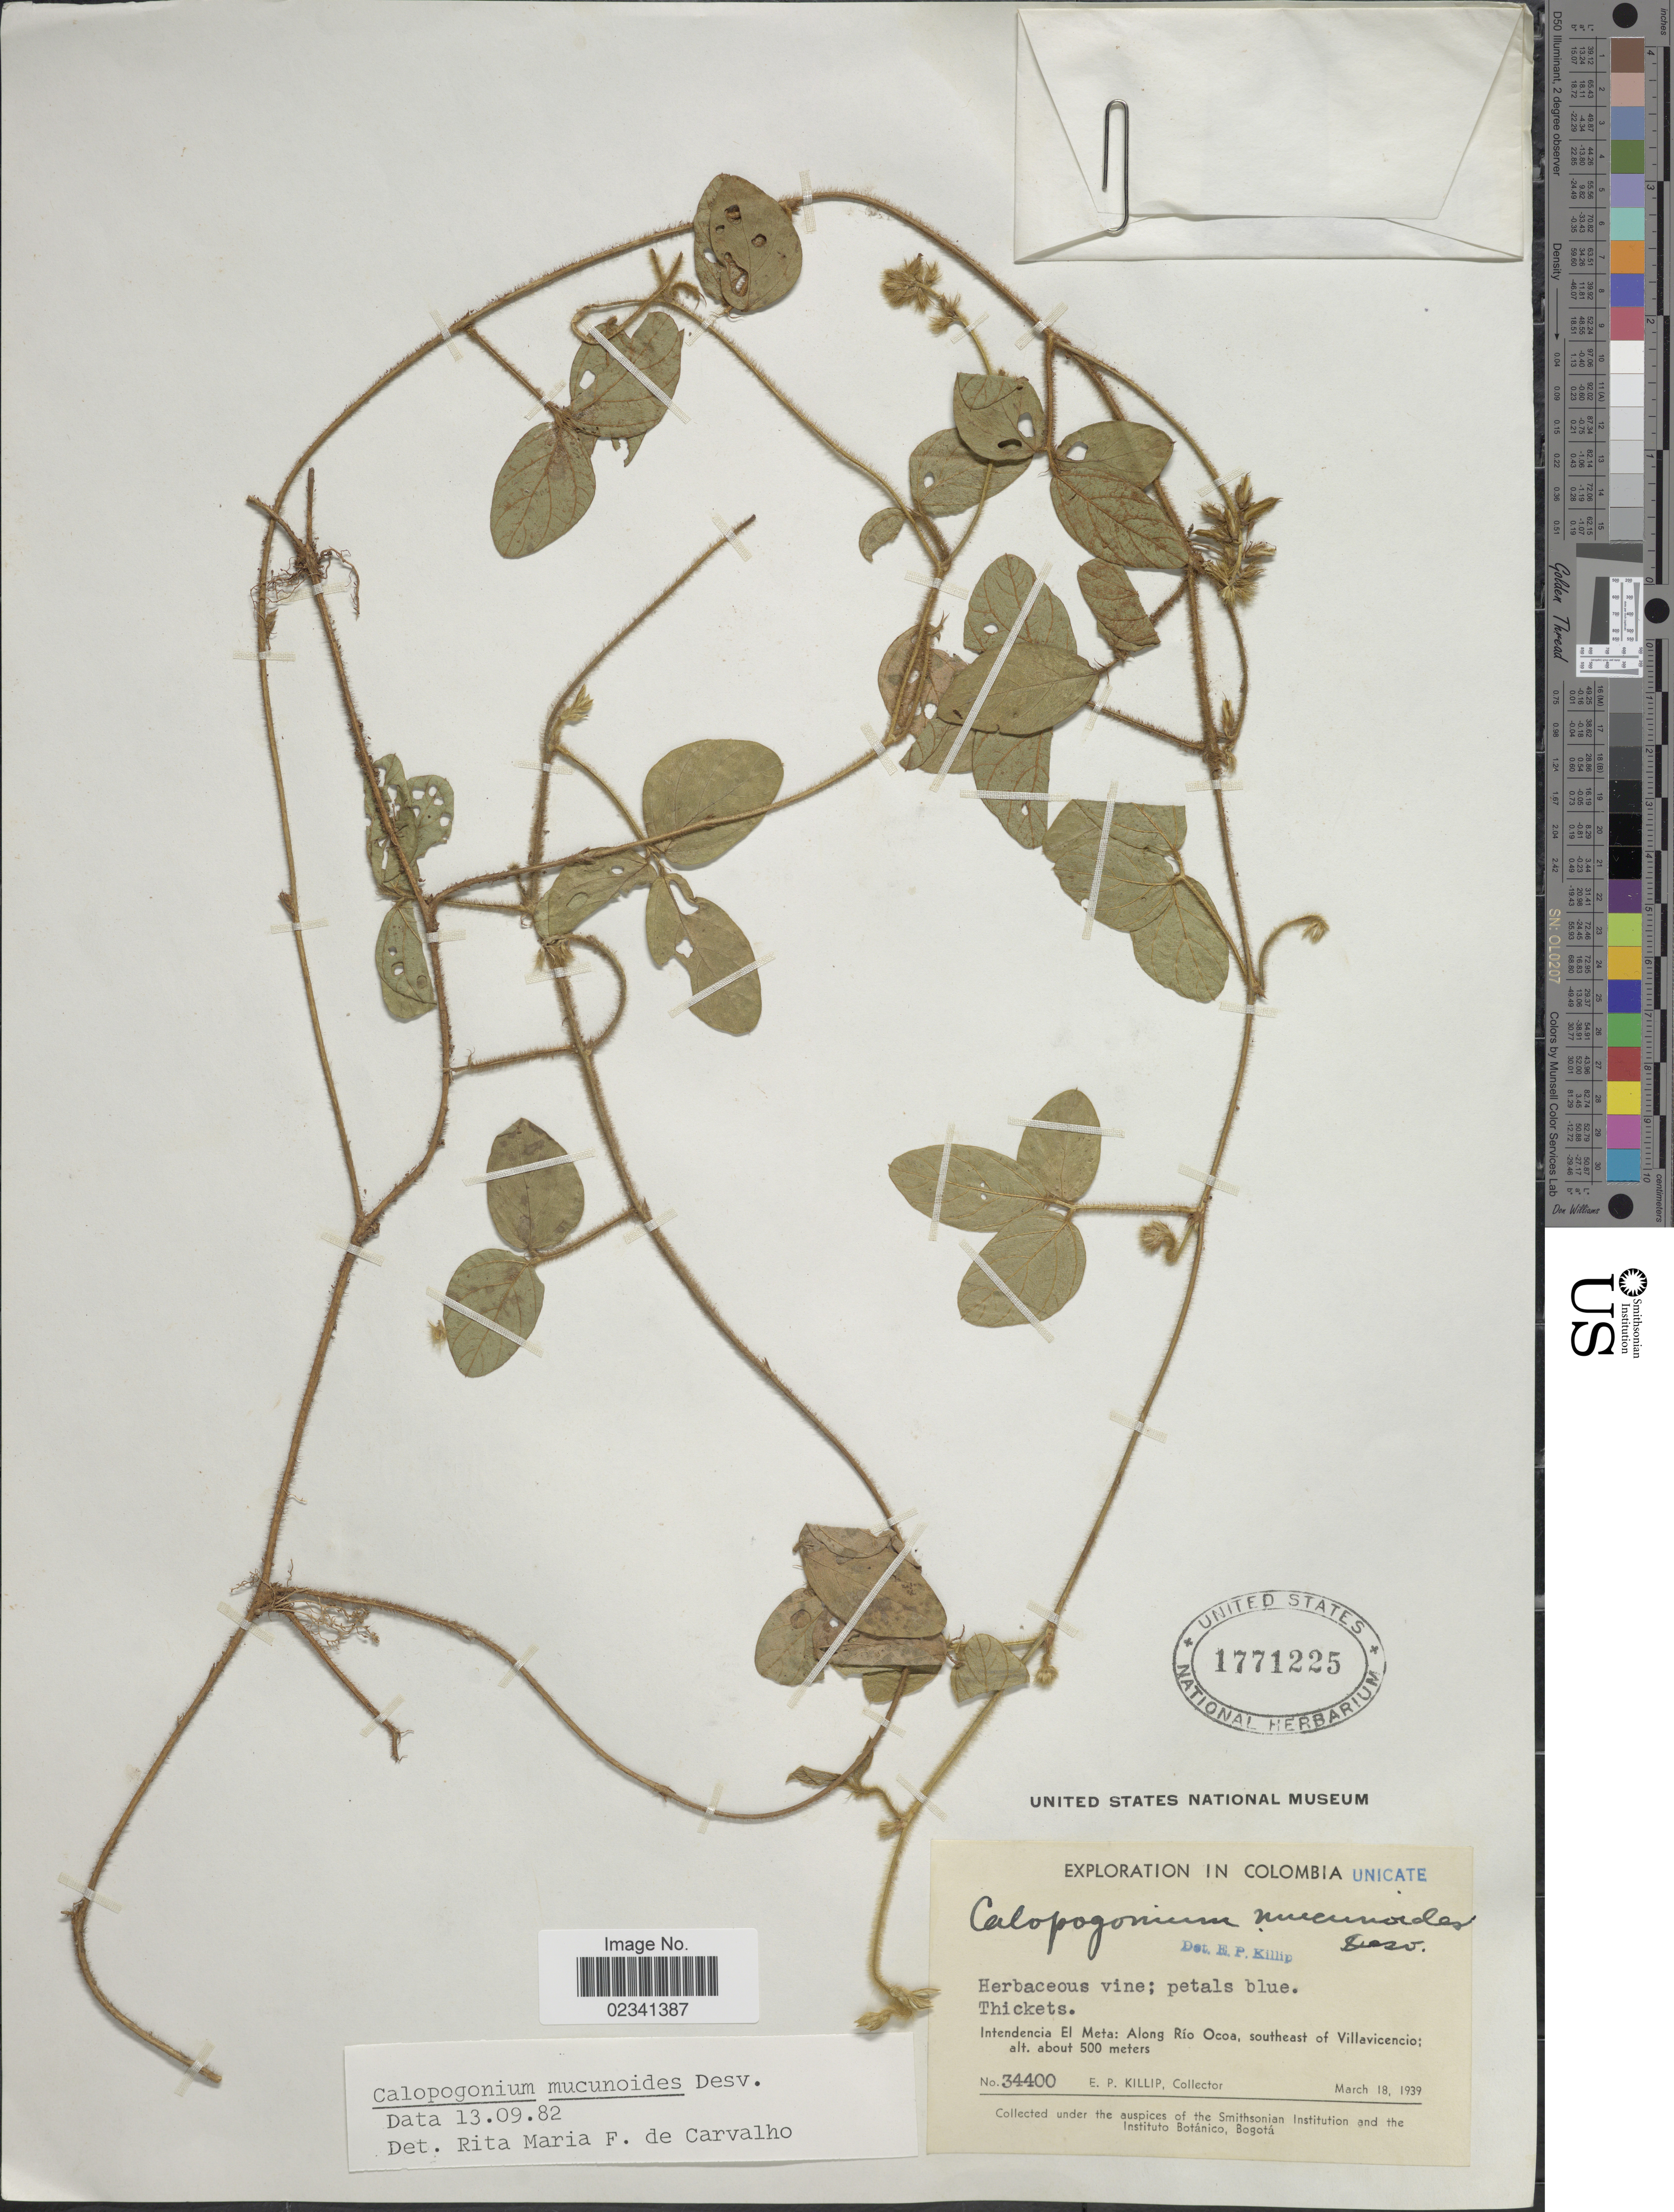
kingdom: Plantae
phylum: Tracheophyta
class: Magnoliopsida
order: Fabales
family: Fabaceae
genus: Calopogonium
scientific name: Calopogonium mucunoides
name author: Desv.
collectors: E. P. Killip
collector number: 34400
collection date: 1939-03-18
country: Colombia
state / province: Meta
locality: Along Rio Ocoa, southeast of Villavicencio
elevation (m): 500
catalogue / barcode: US 1771225